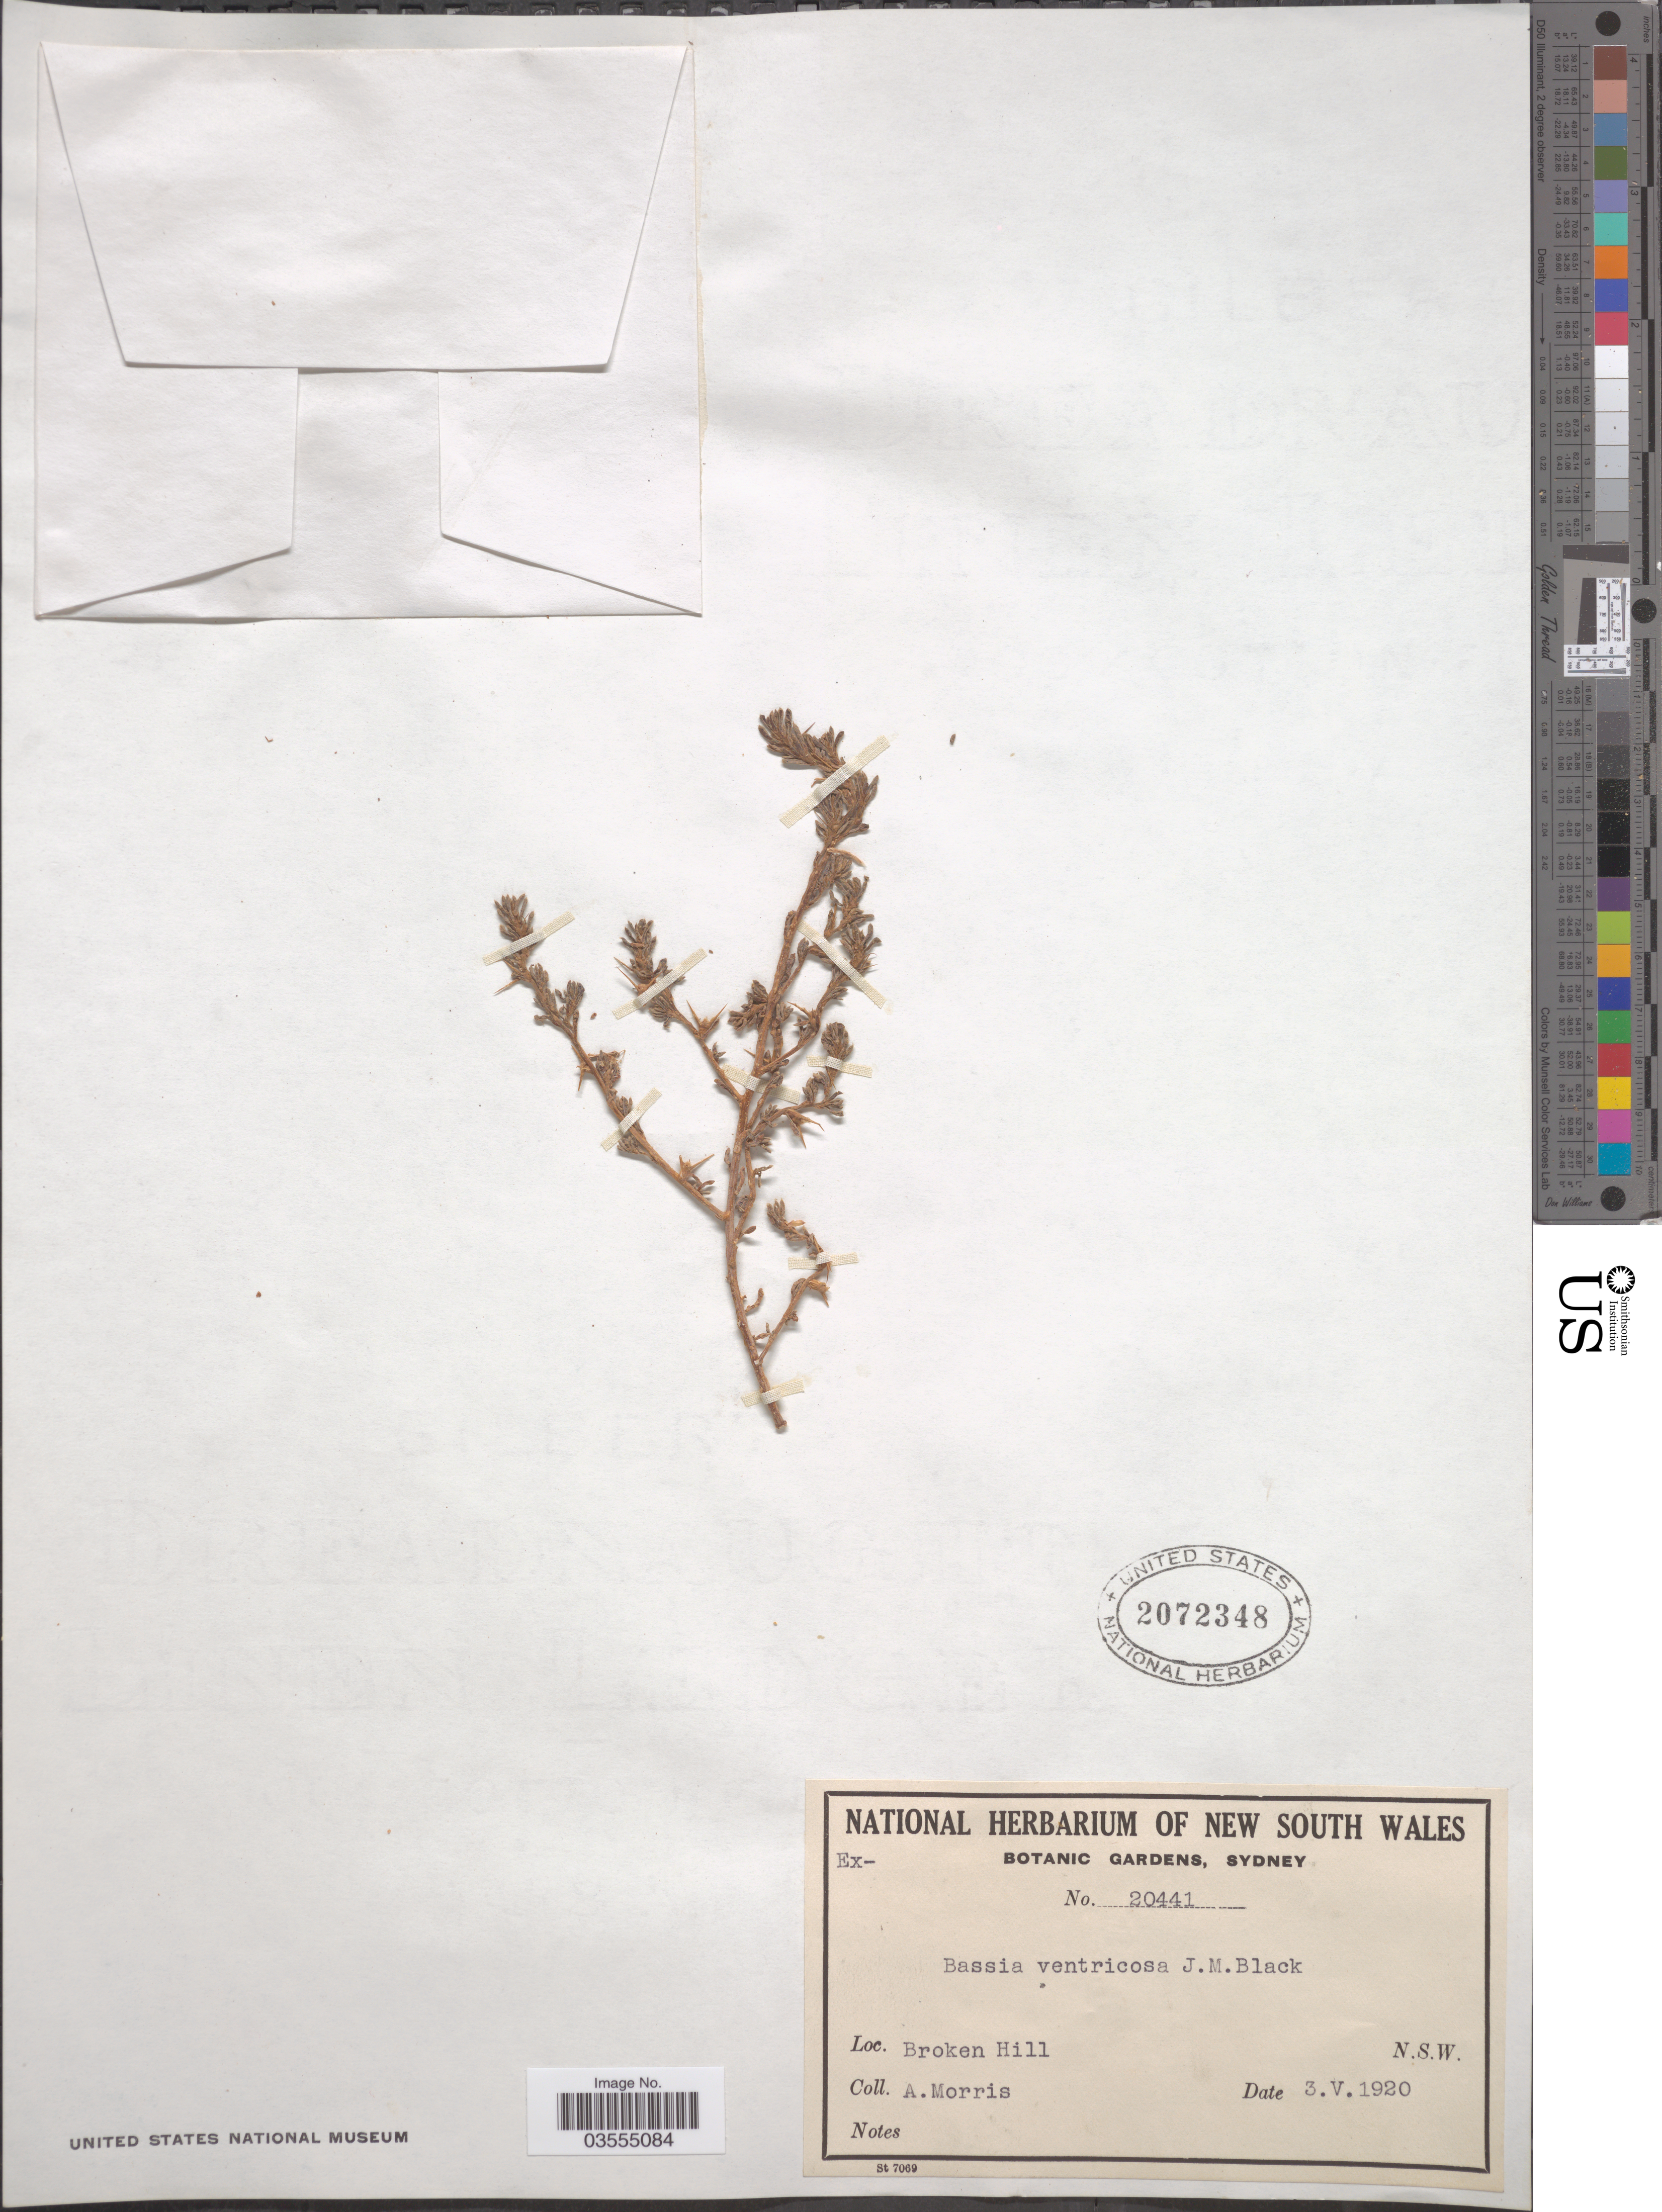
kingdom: Plantae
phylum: Tracheophyta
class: Magnoliopsida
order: Caryophyllales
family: Amaranthaceae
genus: Sclerolaena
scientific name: Sclerolaena ventricosa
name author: (J.M. Black) A.J. Scott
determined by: Wilson, Paul G.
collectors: A. Morris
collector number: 20441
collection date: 1920-05-03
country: Australia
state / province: New South Wales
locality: Broken Hill.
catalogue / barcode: US 2072348